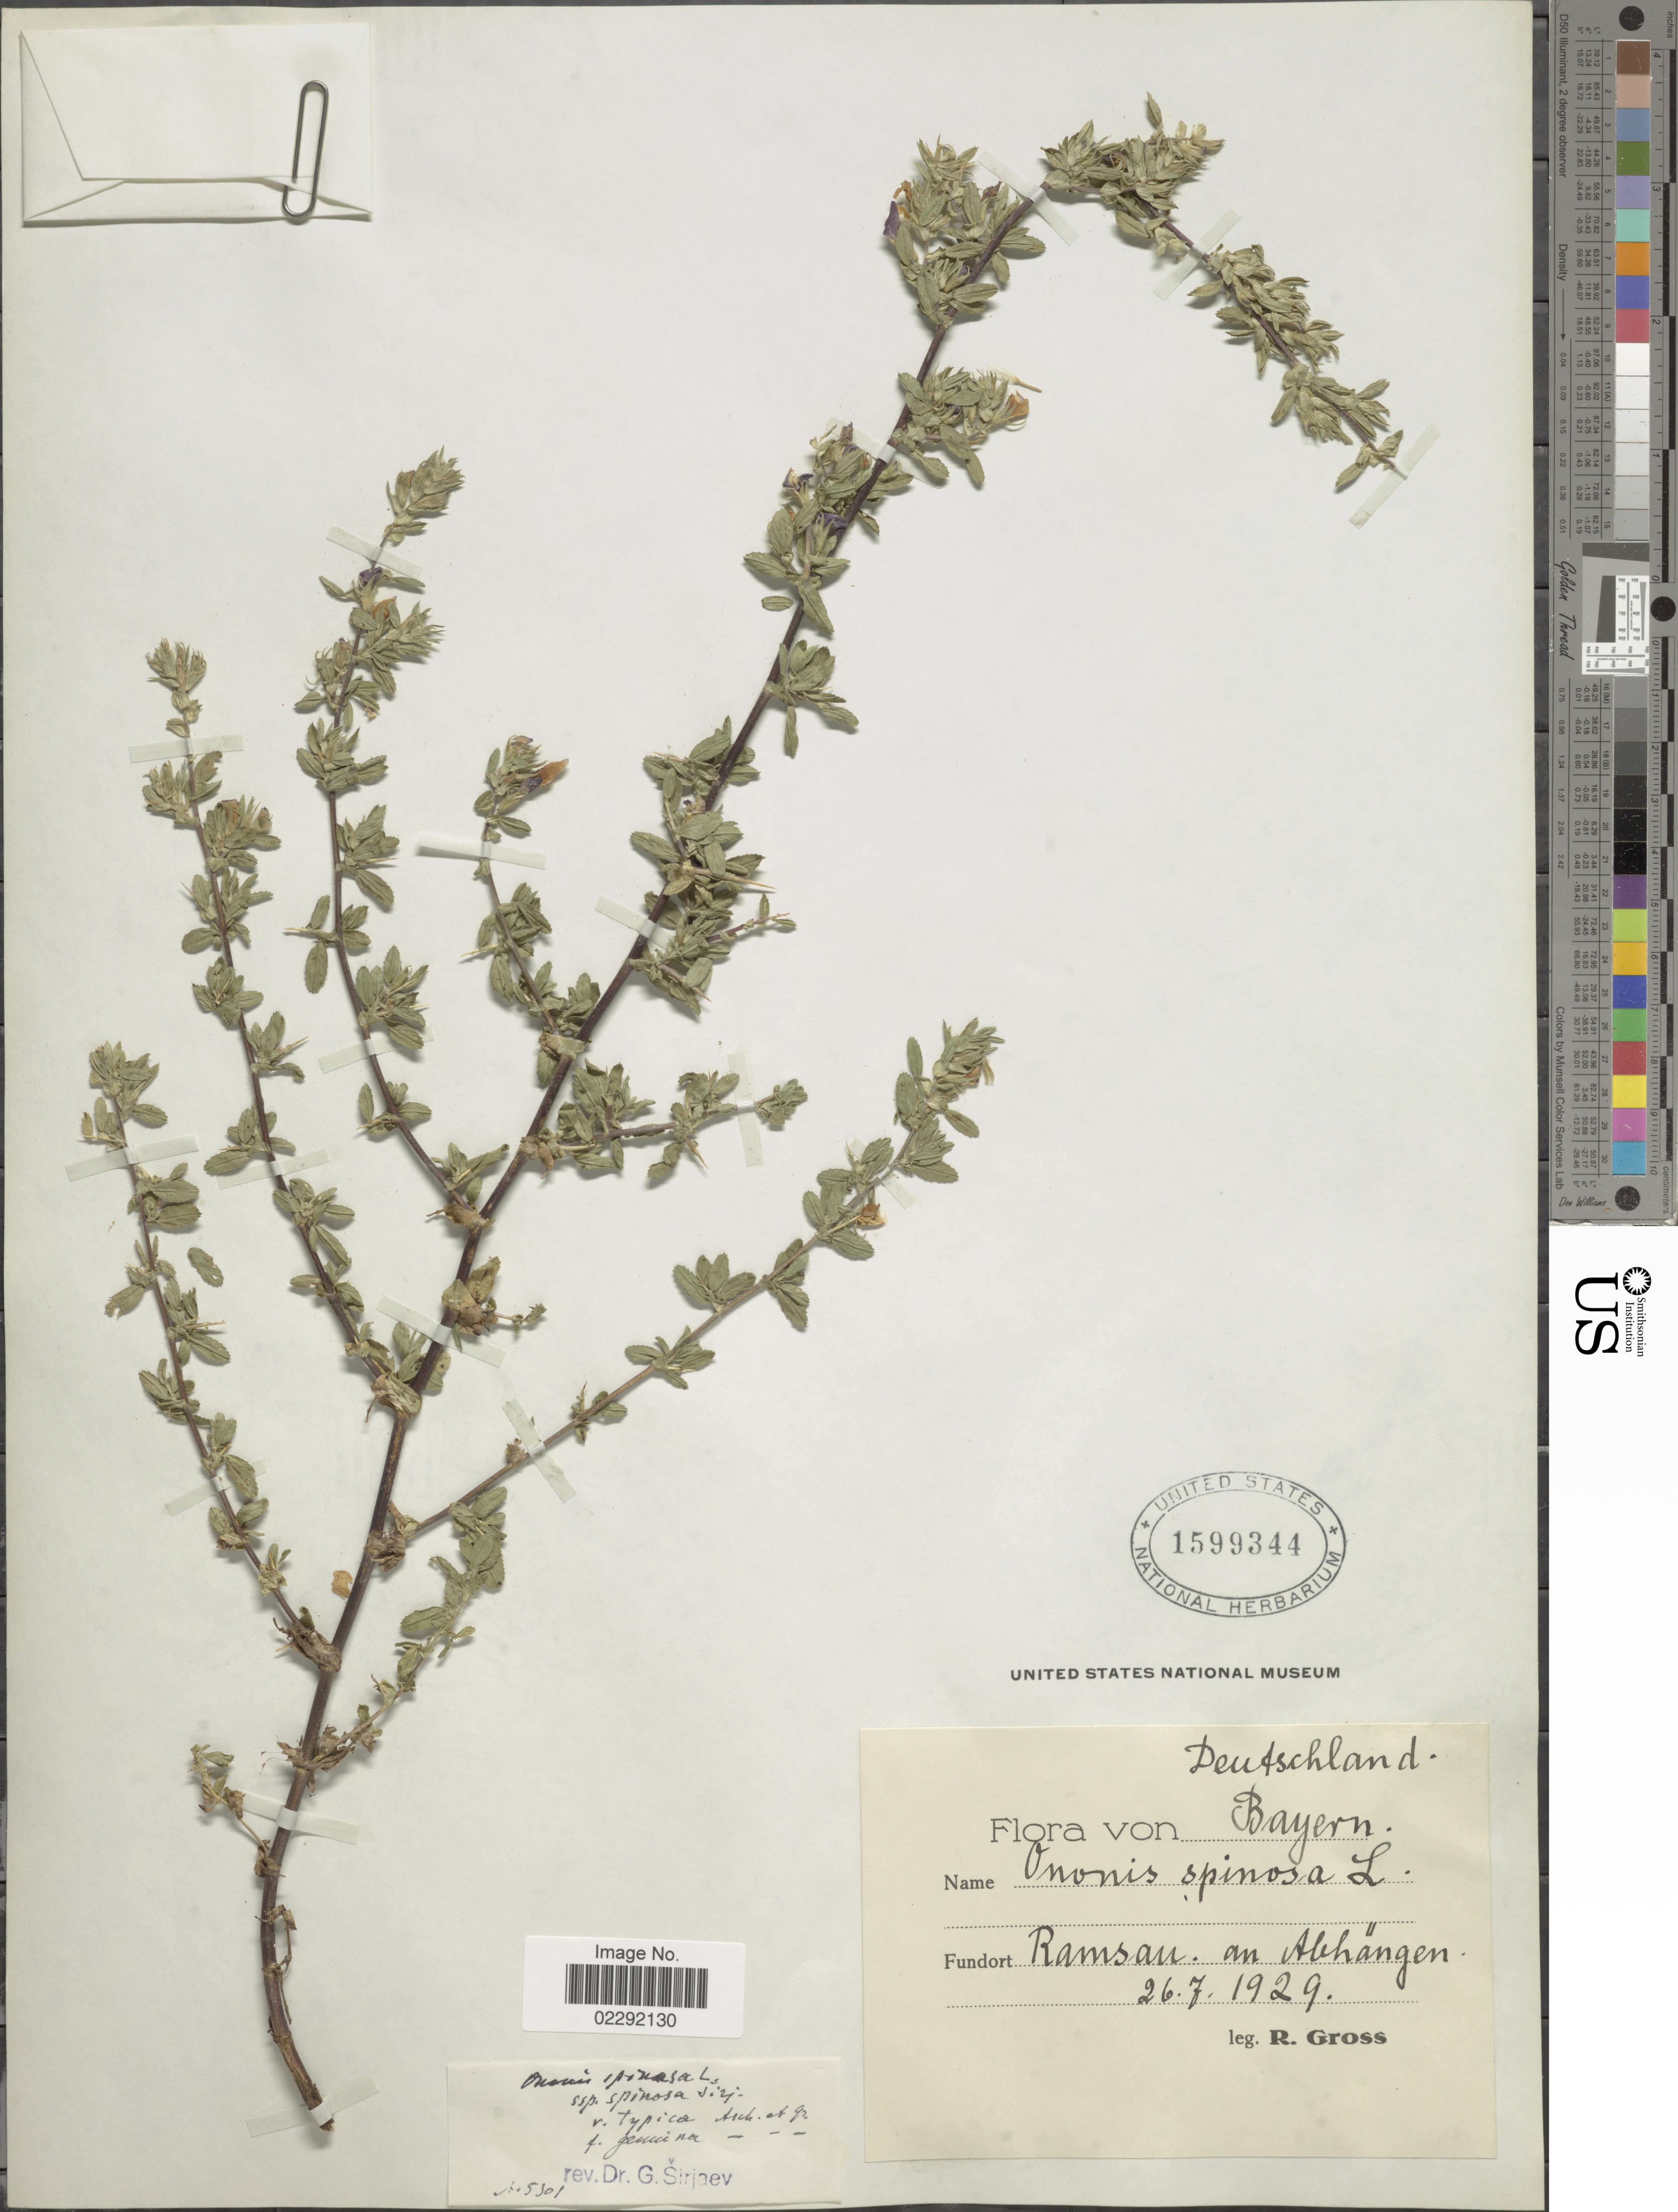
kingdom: Plantae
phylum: Tracheophyta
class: Magnoliopsida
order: Fabales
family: Fabaceae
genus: Ononis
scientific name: Ononis spinosa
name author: L.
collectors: R. Gross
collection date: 1929-07-26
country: Germany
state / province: Bayern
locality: Ramsau. an Abhangen.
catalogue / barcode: US 1599344